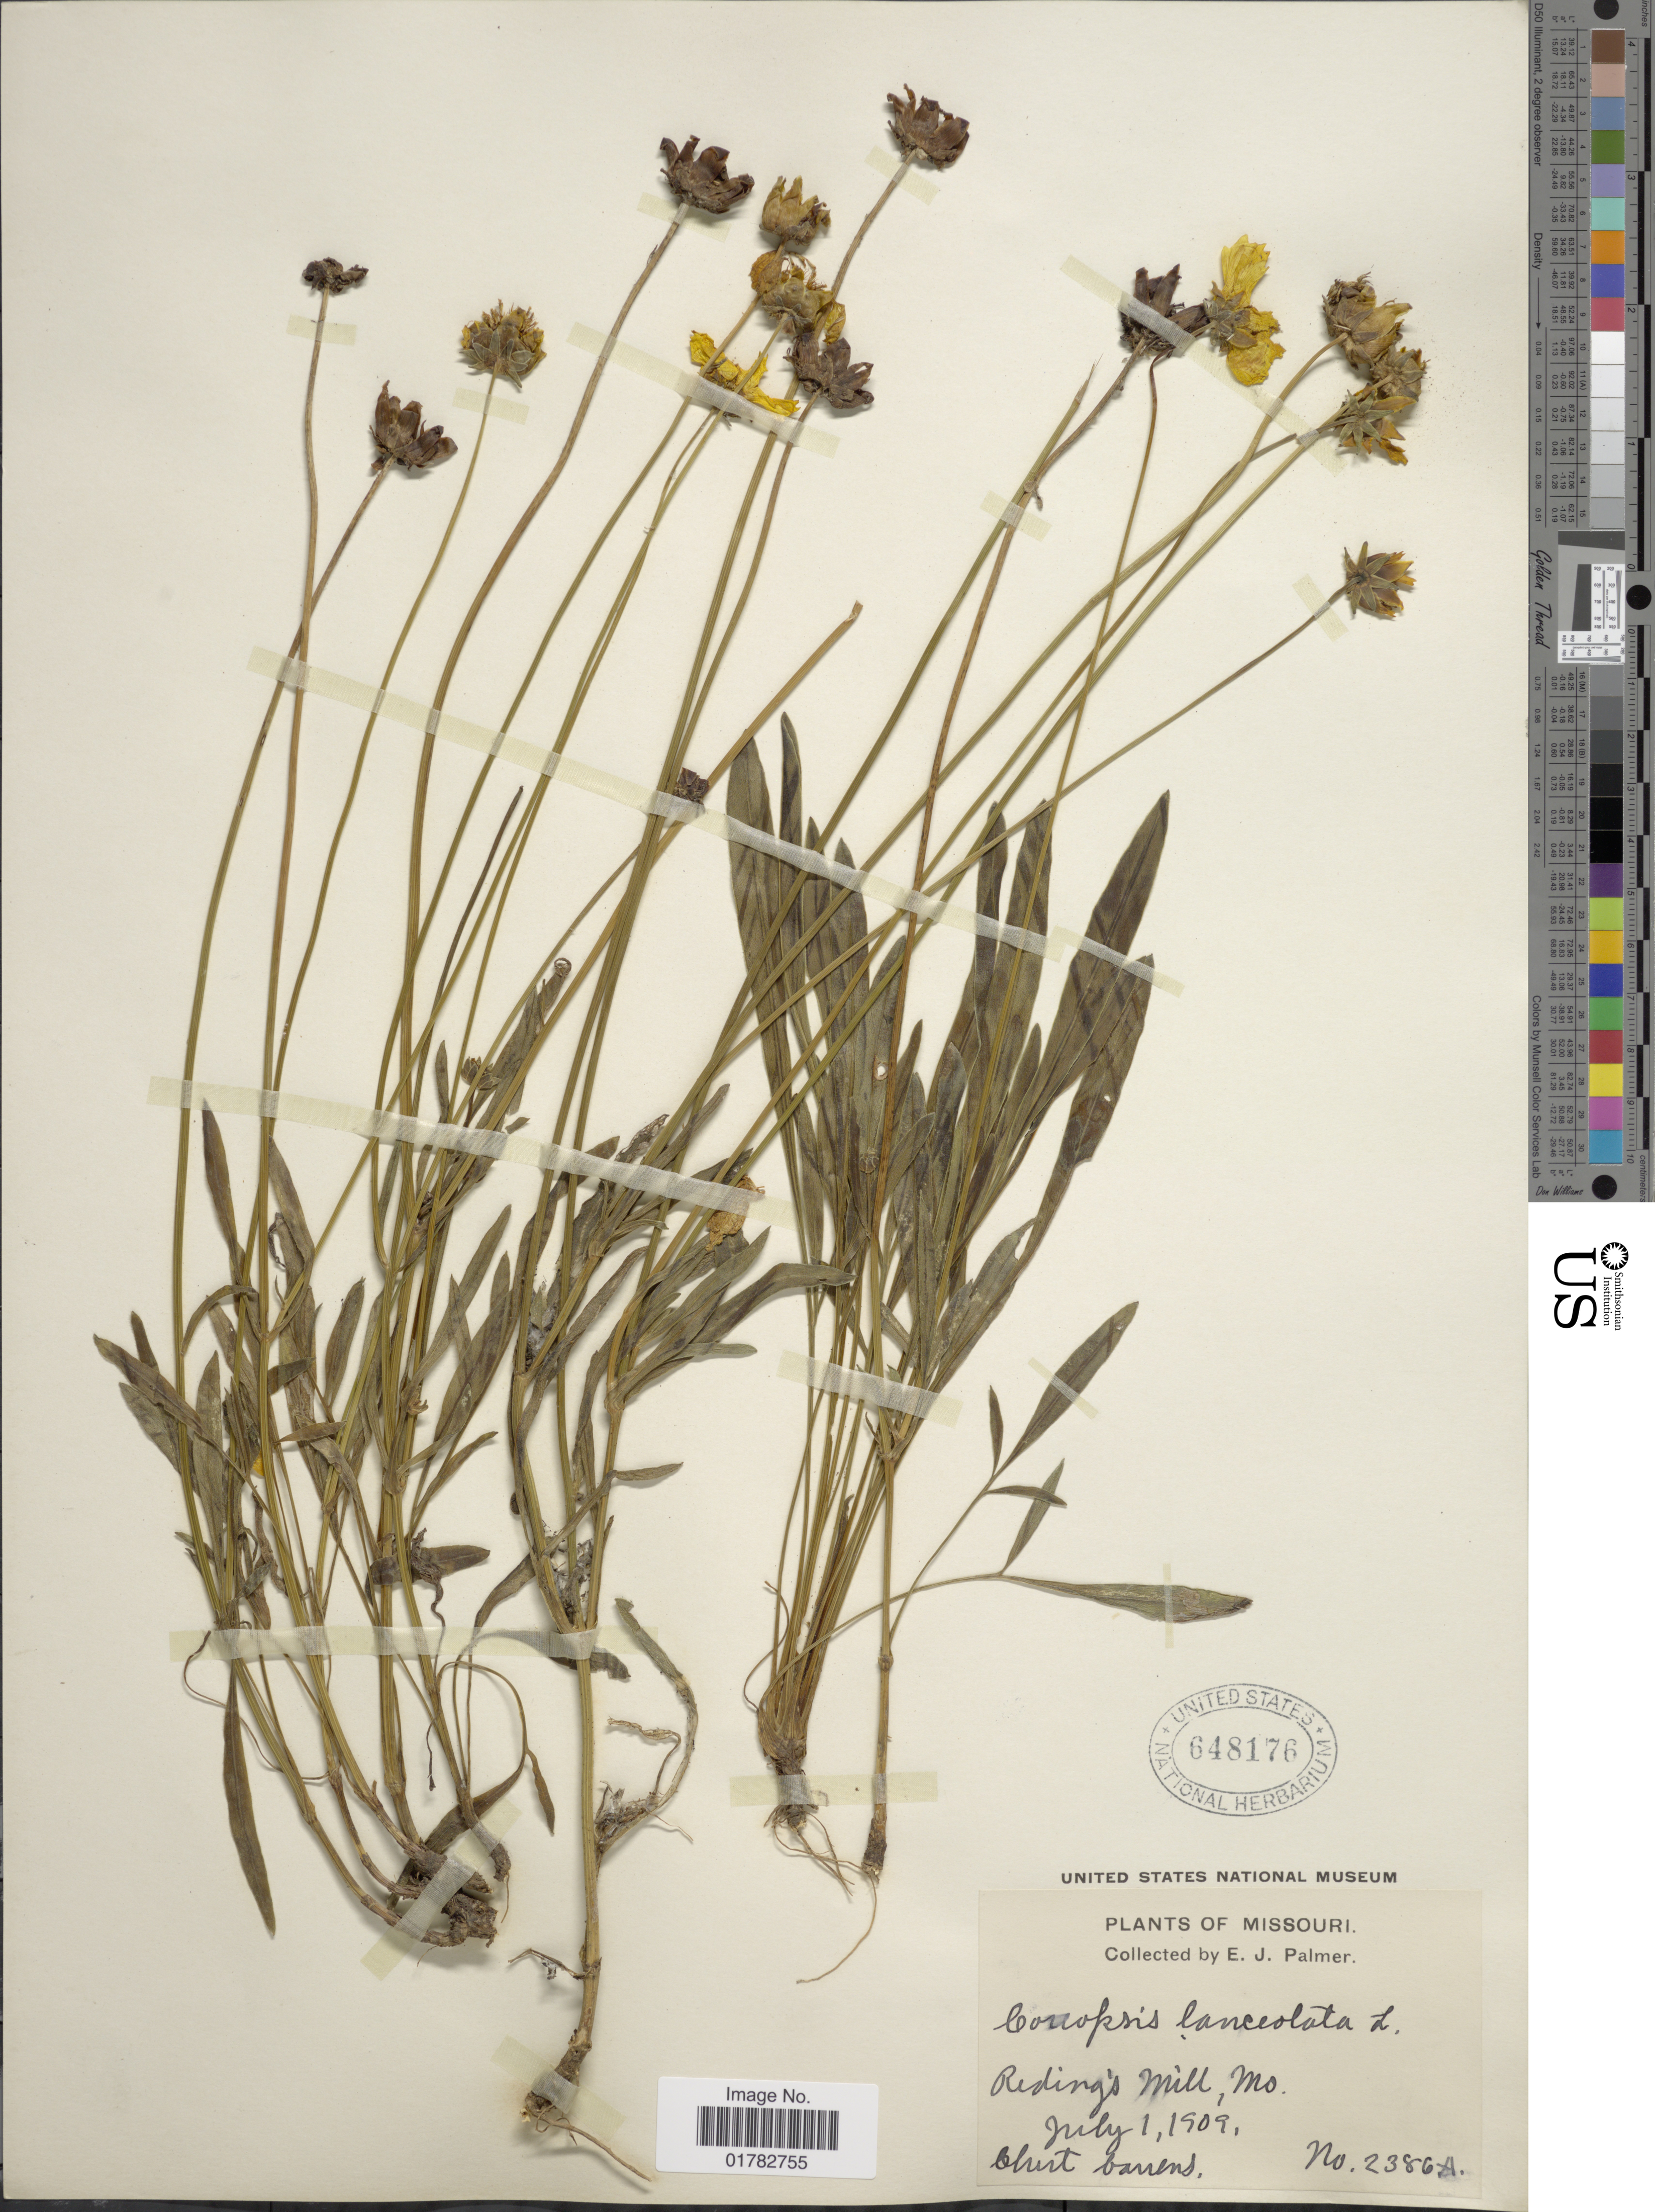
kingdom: Plantae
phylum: Tracheophyta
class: Magnoliopsida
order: Asterales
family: Asteraceae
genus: Coreopsis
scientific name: Coreopsis lanceolata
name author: L.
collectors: E. J. Palmer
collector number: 2386A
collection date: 1909-07-01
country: United States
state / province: Missouri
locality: Reding's Mill, Chert barrens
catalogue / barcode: US 648176